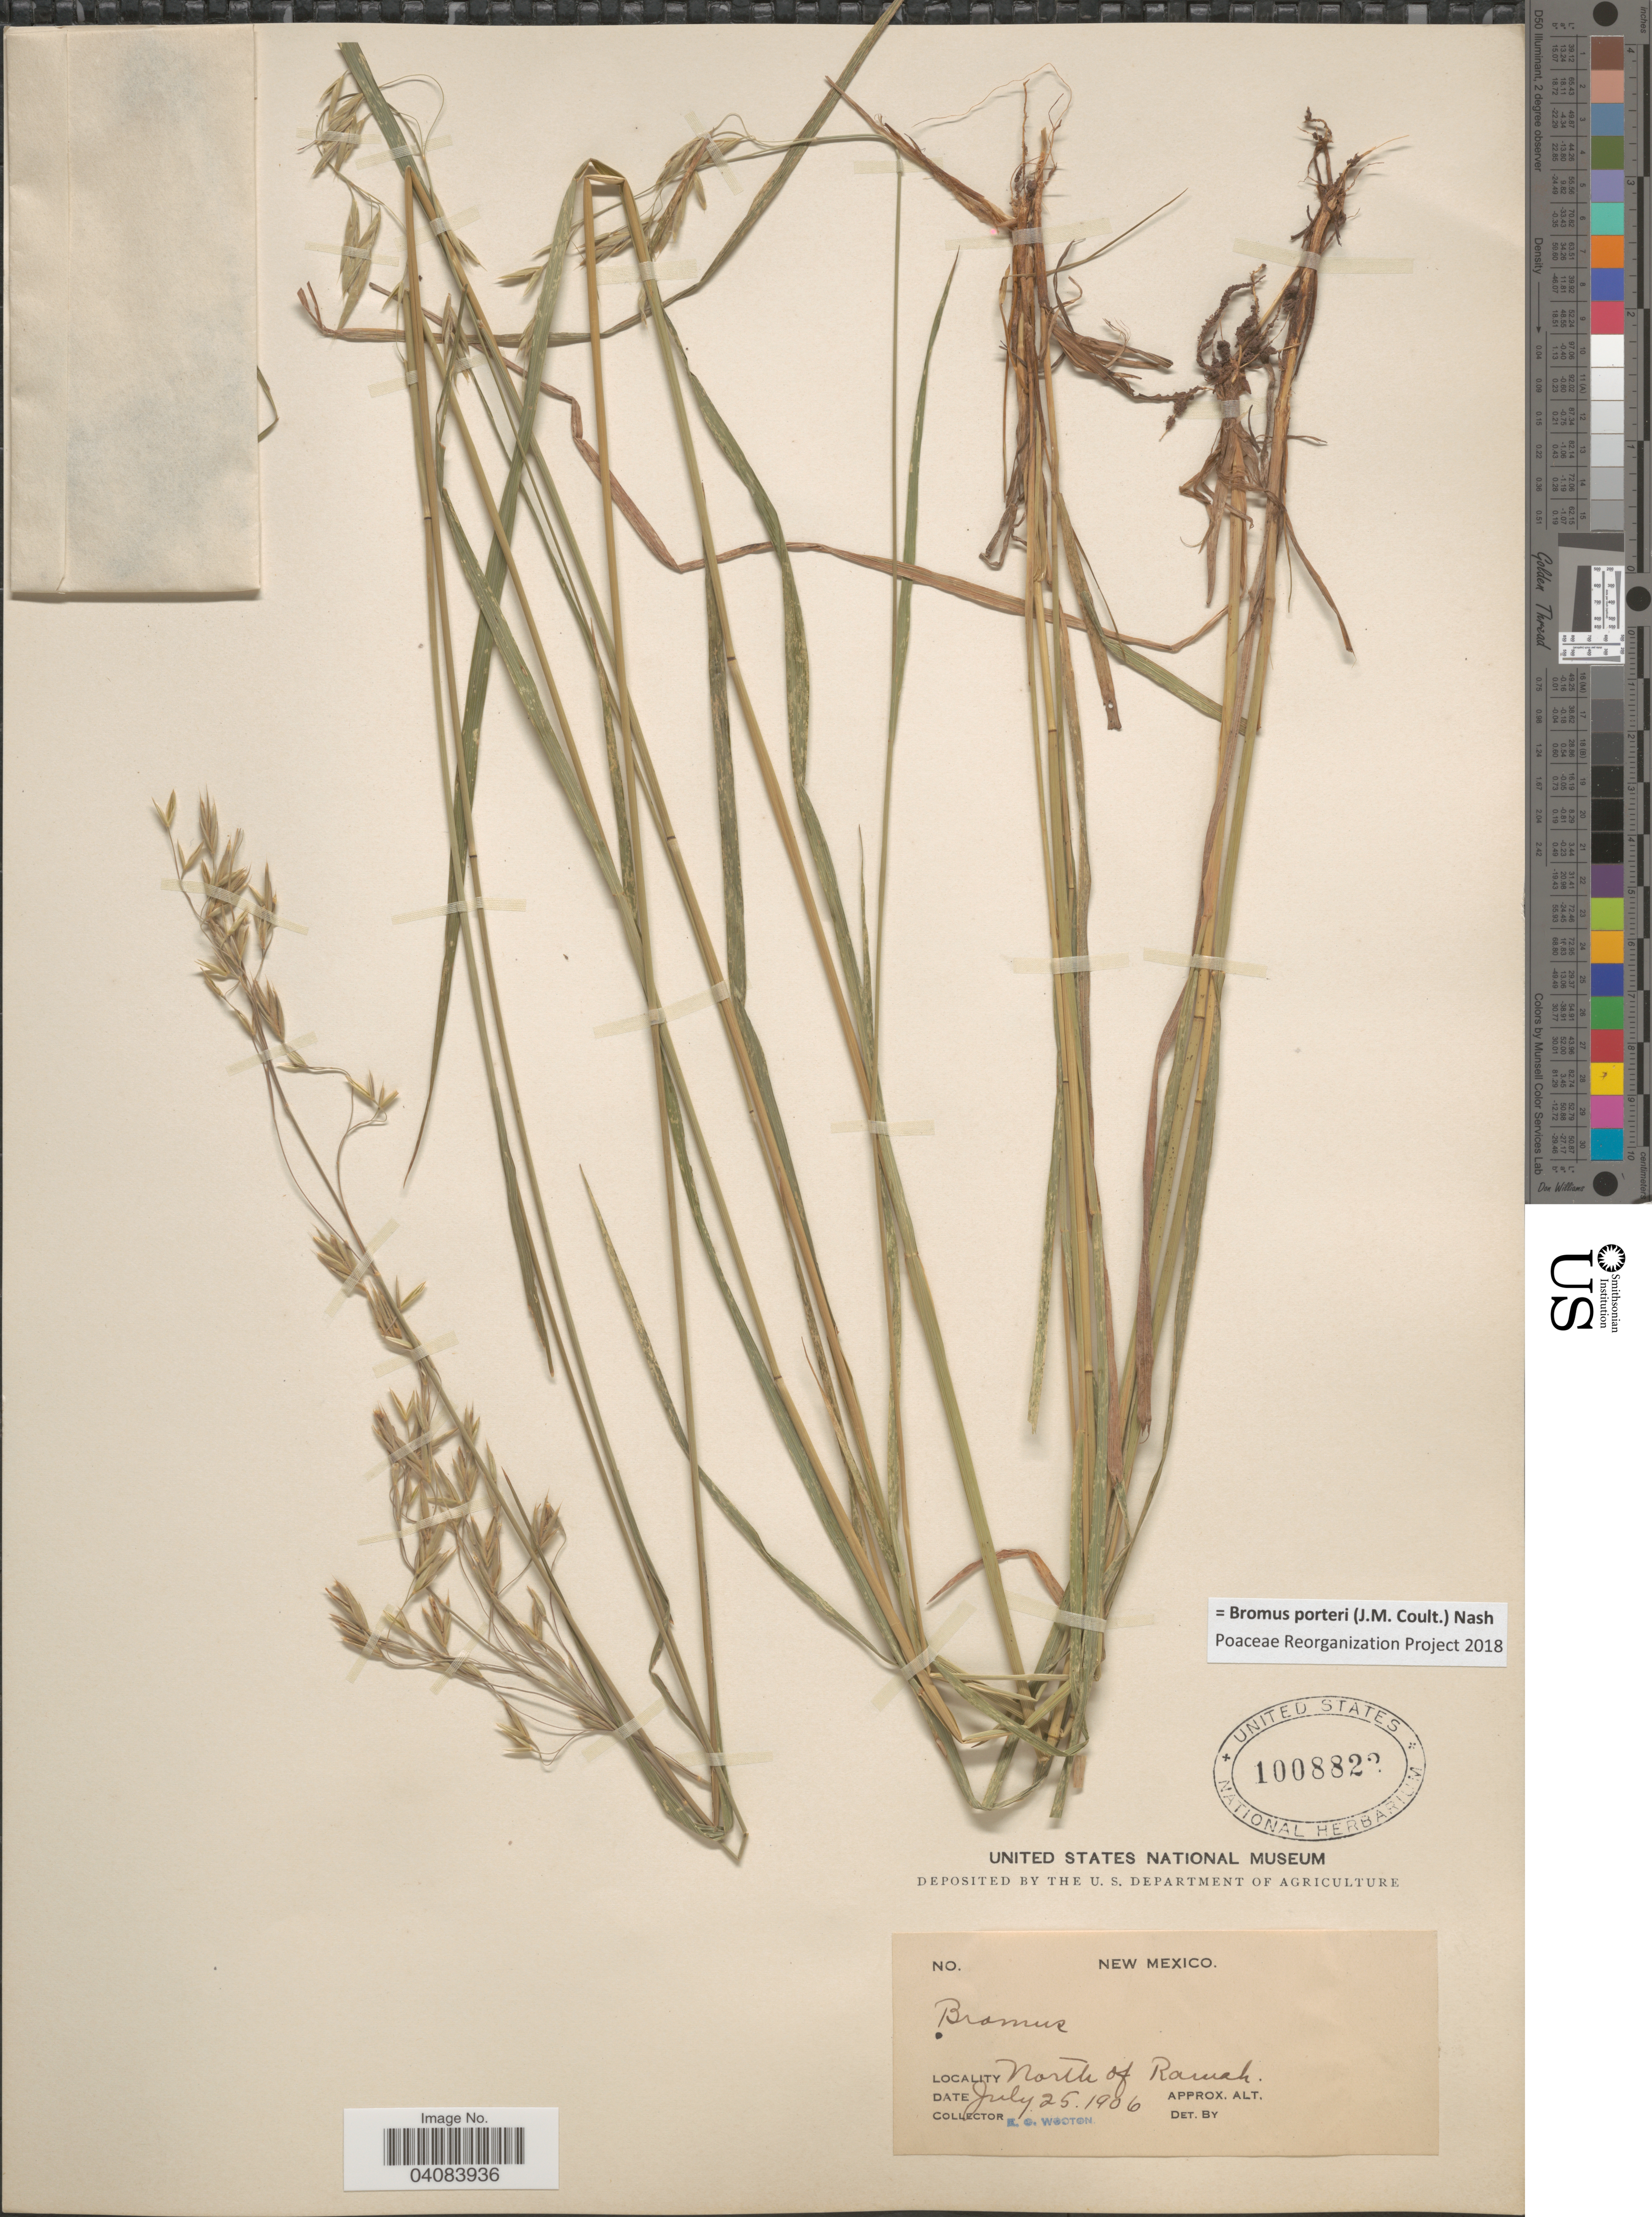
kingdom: Plantae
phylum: Tracheophyta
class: Liliopsida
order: Poales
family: Poaceae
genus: Bromus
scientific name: Bromus porteri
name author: (J.M. Coult.) Nash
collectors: E. O. Wooton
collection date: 1906-07-25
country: United States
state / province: New Mexico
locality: North of Ramah.